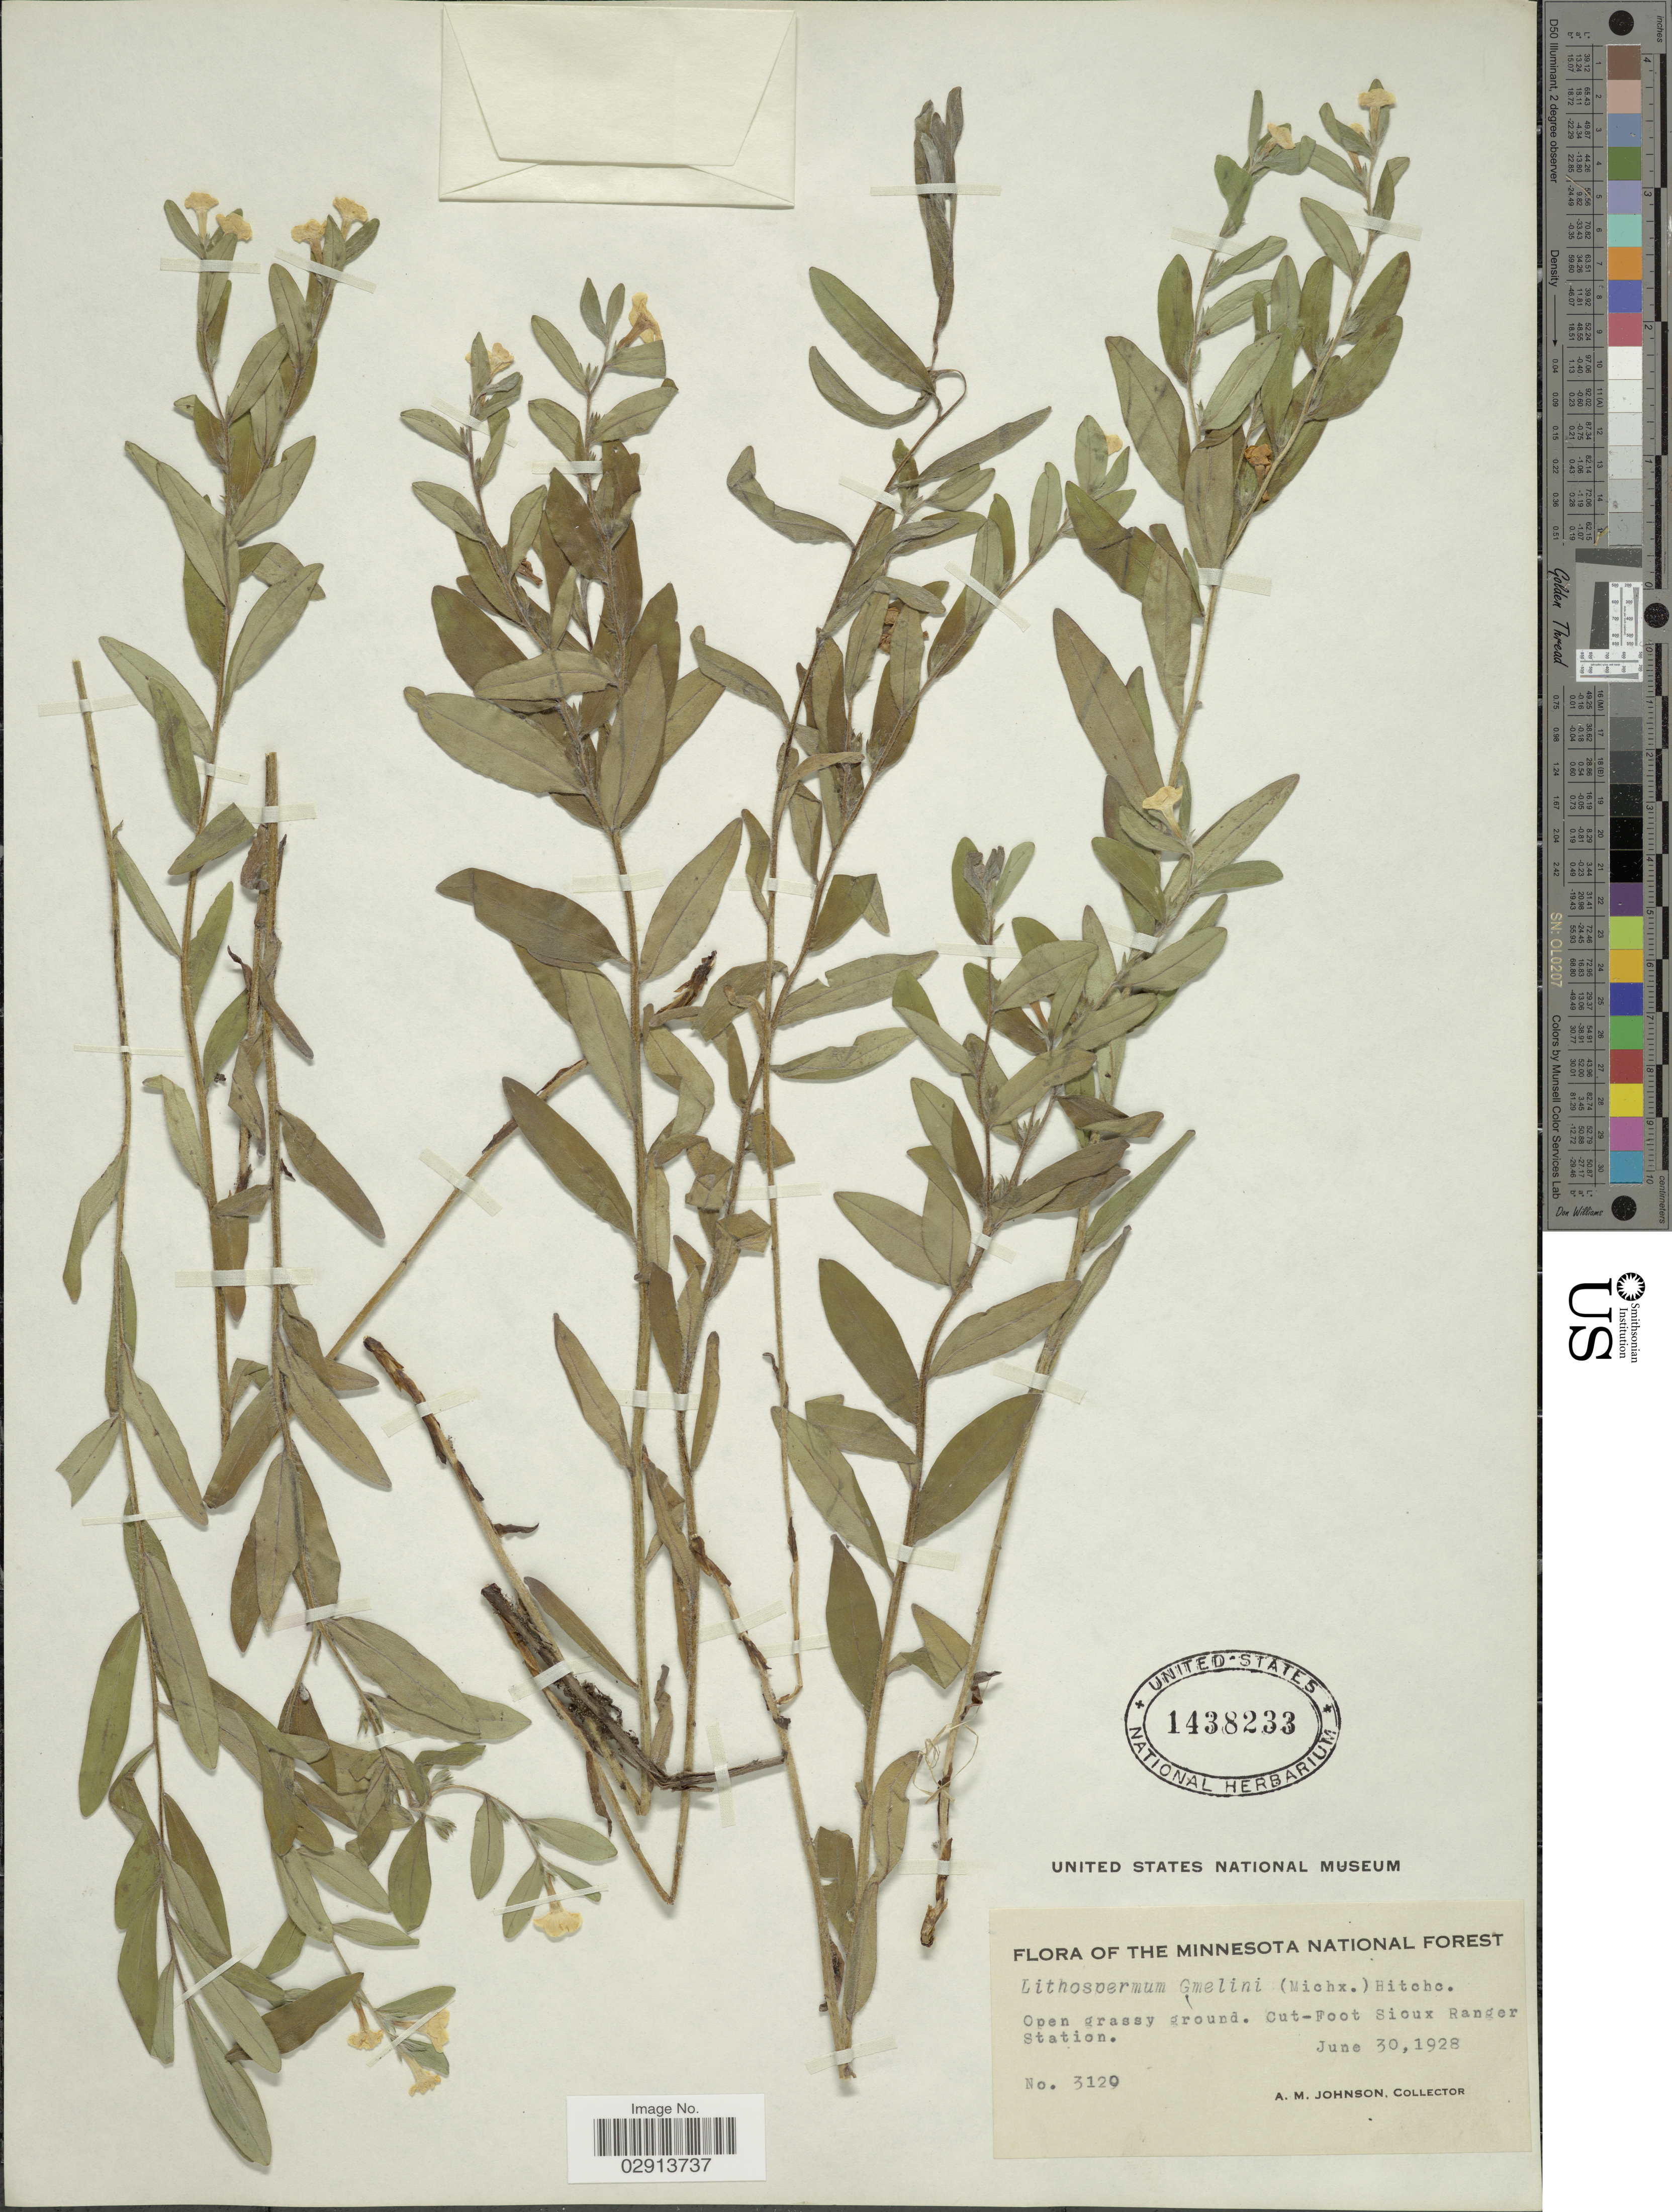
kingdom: Plantae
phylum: Tracheophyta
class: Magnoliopsida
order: Boraginales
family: Boraginaceae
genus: Lithospermum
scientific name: Lithospermum caroliniense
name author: (J.F. Gmel.) MacMill.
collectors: A. M. Johnson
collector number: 3120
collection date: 1928-06-30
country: United States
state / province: Minnesota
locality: The Minnesota National Forest. Open grassy ground. Cut-Foot Sioux Ranger Station.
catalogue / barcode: US 1438233